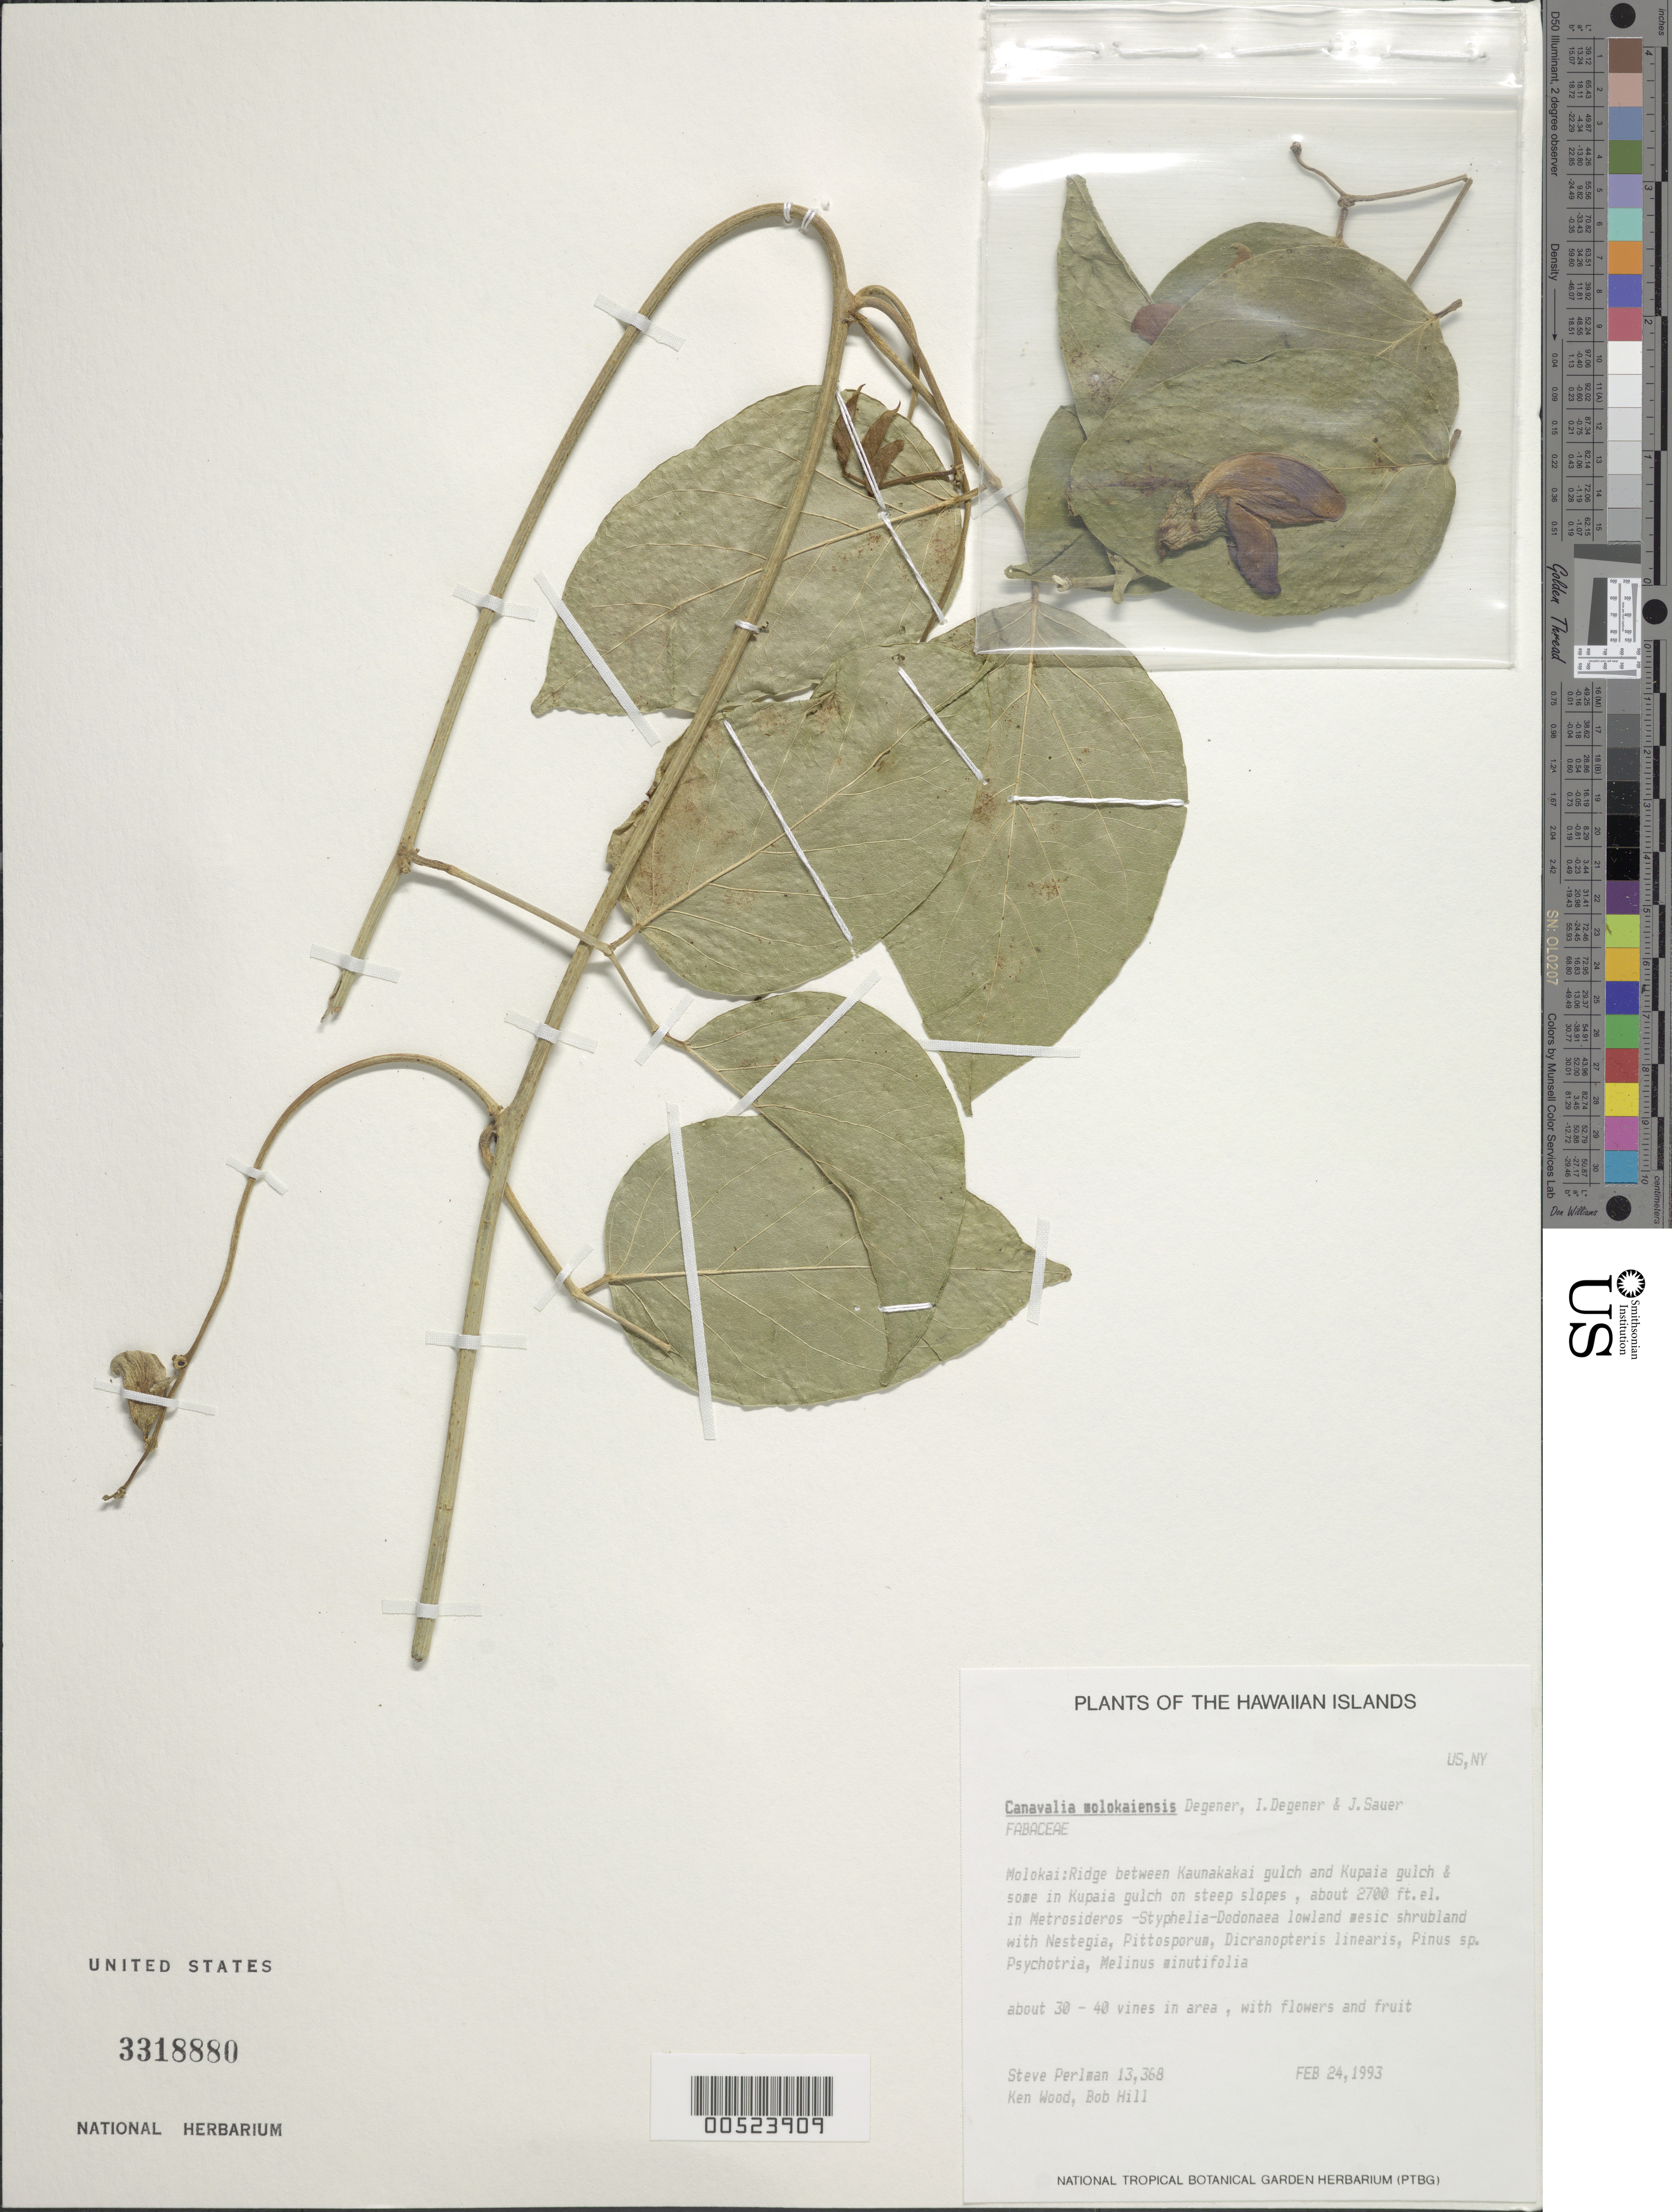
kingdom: Plantae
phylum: Tracheophyta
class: Magnoliopsida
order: Fabales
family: Fabaceae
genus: Canavalia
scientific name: Canavalia molokaiensis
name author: O. Deg. et al.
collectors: S. P. Perlman, K. Wood & B. Hill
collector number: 13368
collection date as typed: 24 Feb 1993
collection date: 1993-02-24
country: United States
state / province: Hawaii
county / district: Maui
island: Moloka'i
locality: Ridge between Kaunakakai gulch and Kupaia gulch & some in Kupaia gulch on steep slopes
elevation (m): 823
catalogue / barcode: US 3318880